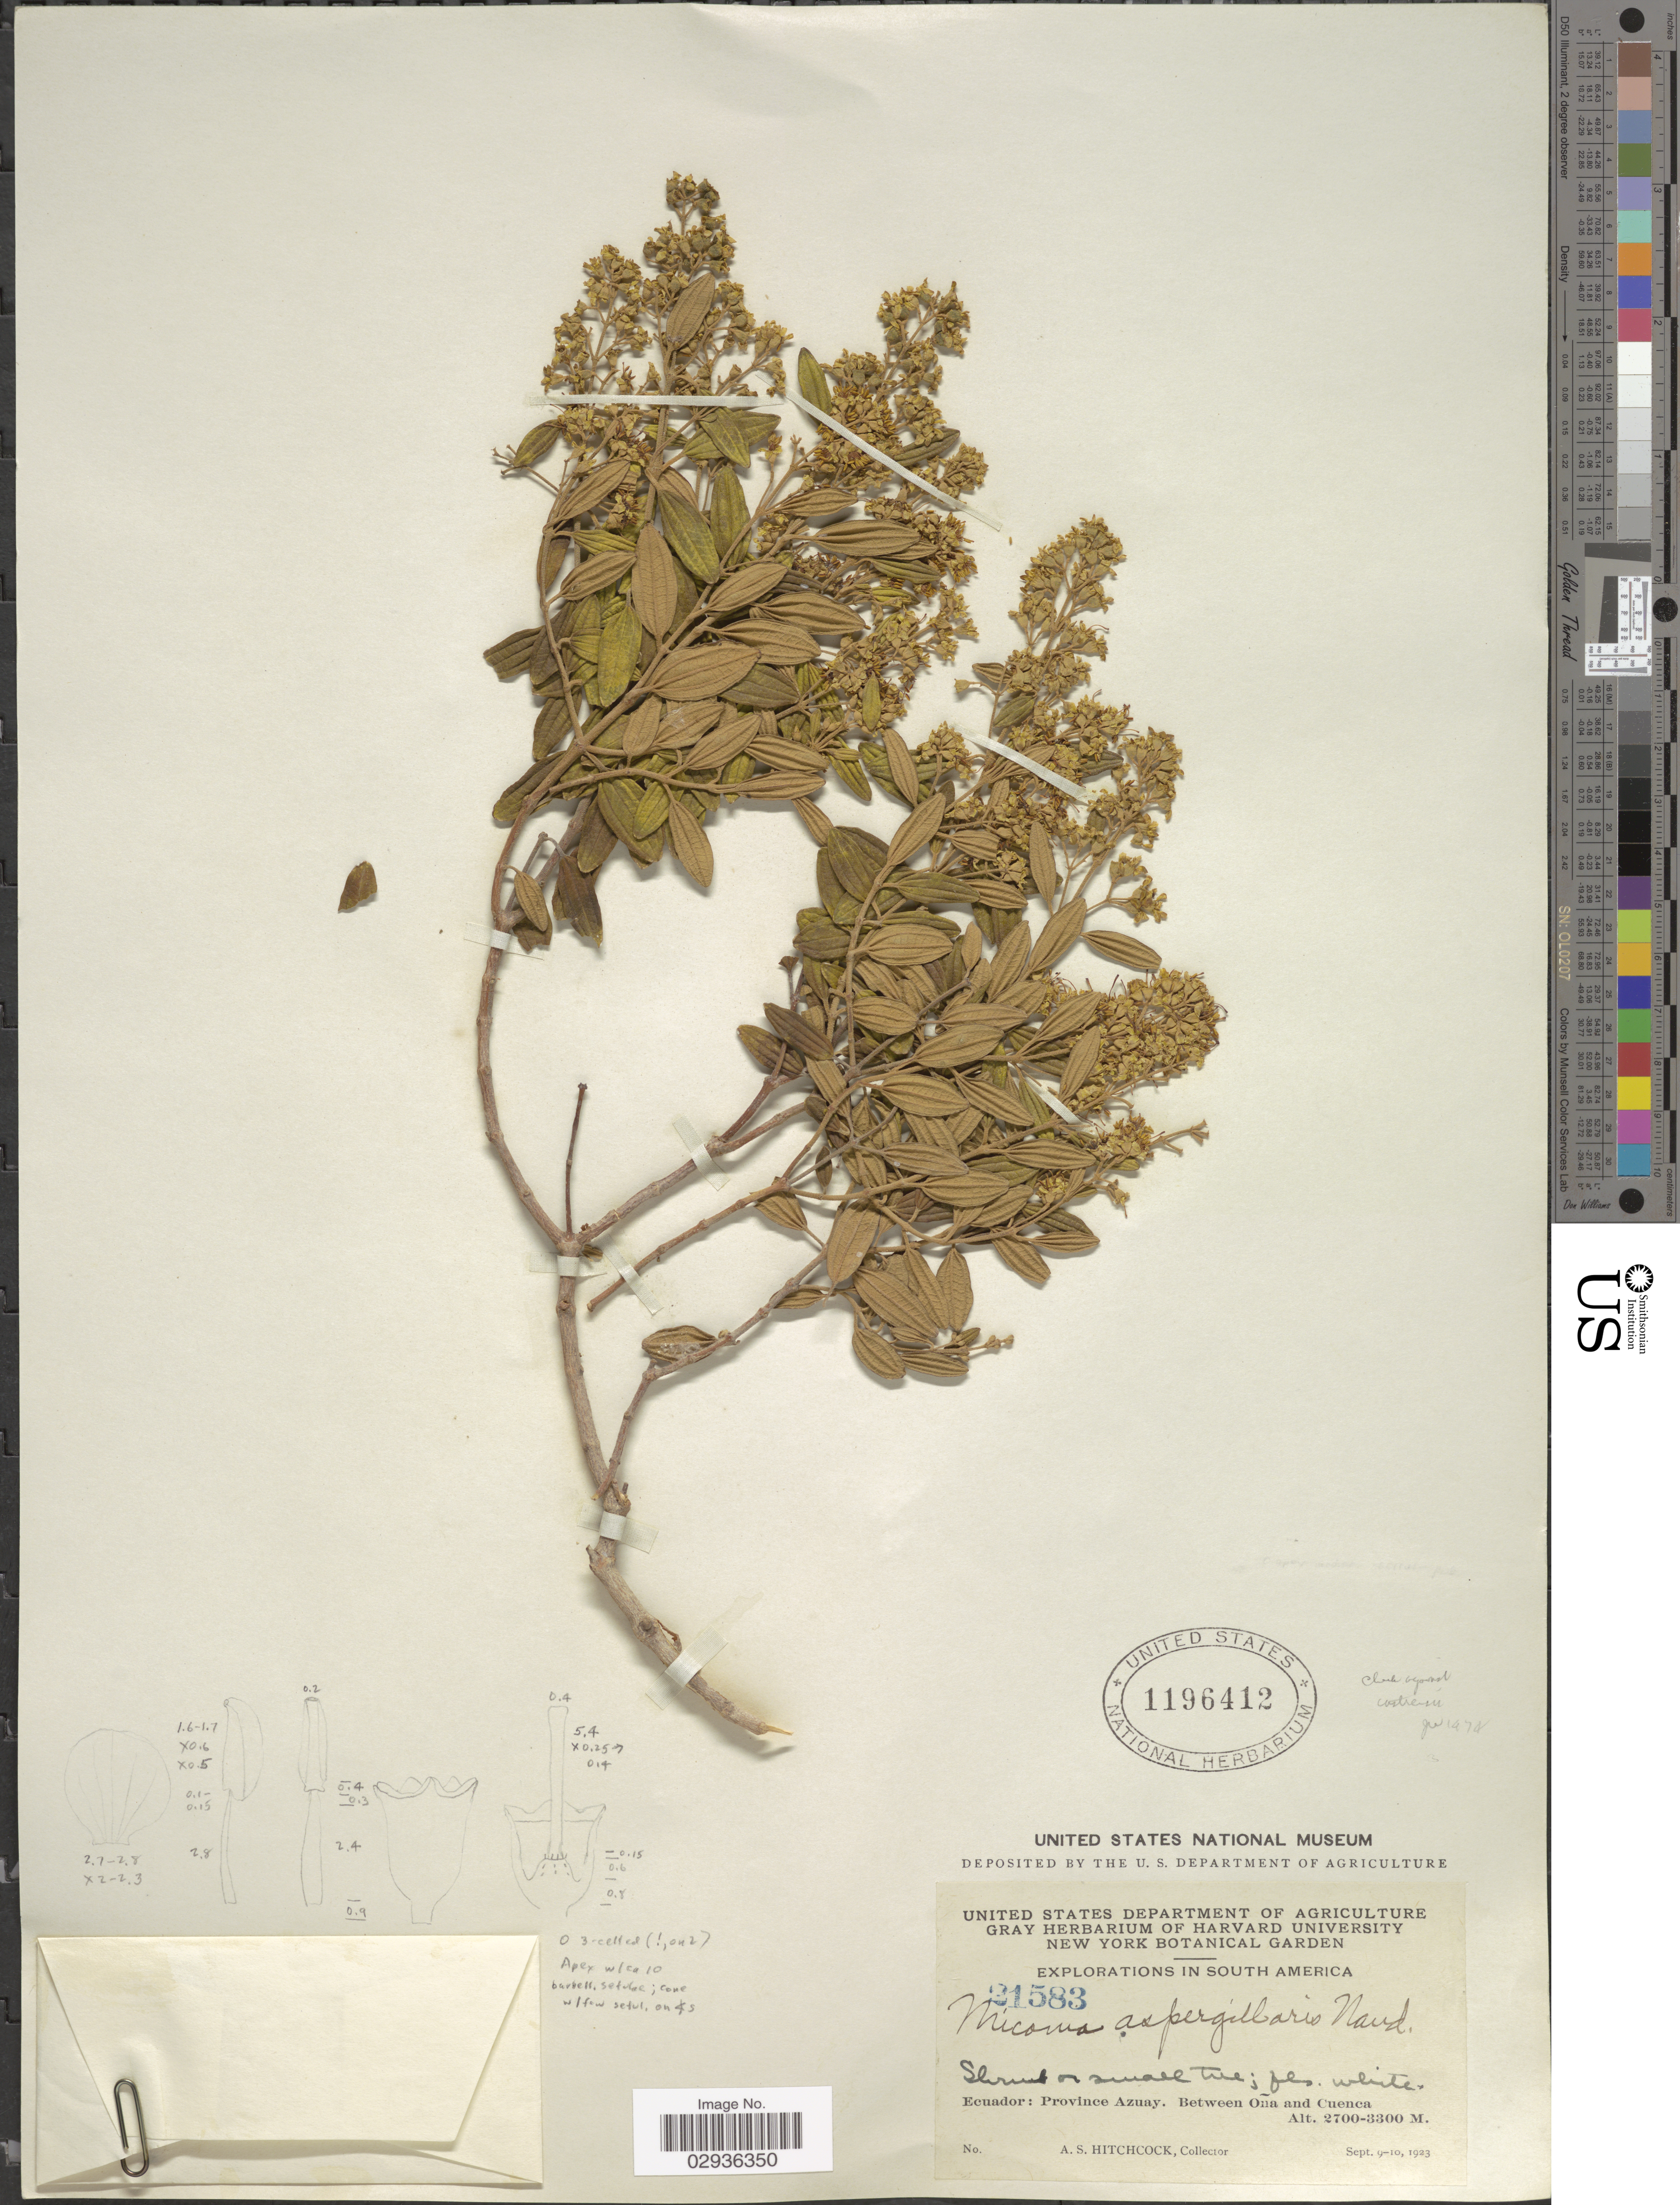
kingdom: Plantae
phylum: Tracheophyta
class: Magnoliopsida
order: Myrtales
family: Melastomataceae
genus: Miconia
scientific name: Miconia aspergillaris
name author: (Bonpl.) Naudin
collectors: A. S. Hitchcock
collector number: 21583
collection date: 1923-09-09/1923-09-10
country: Ecuador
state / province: Azuay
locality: Between Oña and Cuenca.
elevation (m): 2700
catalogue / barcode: US 1196412